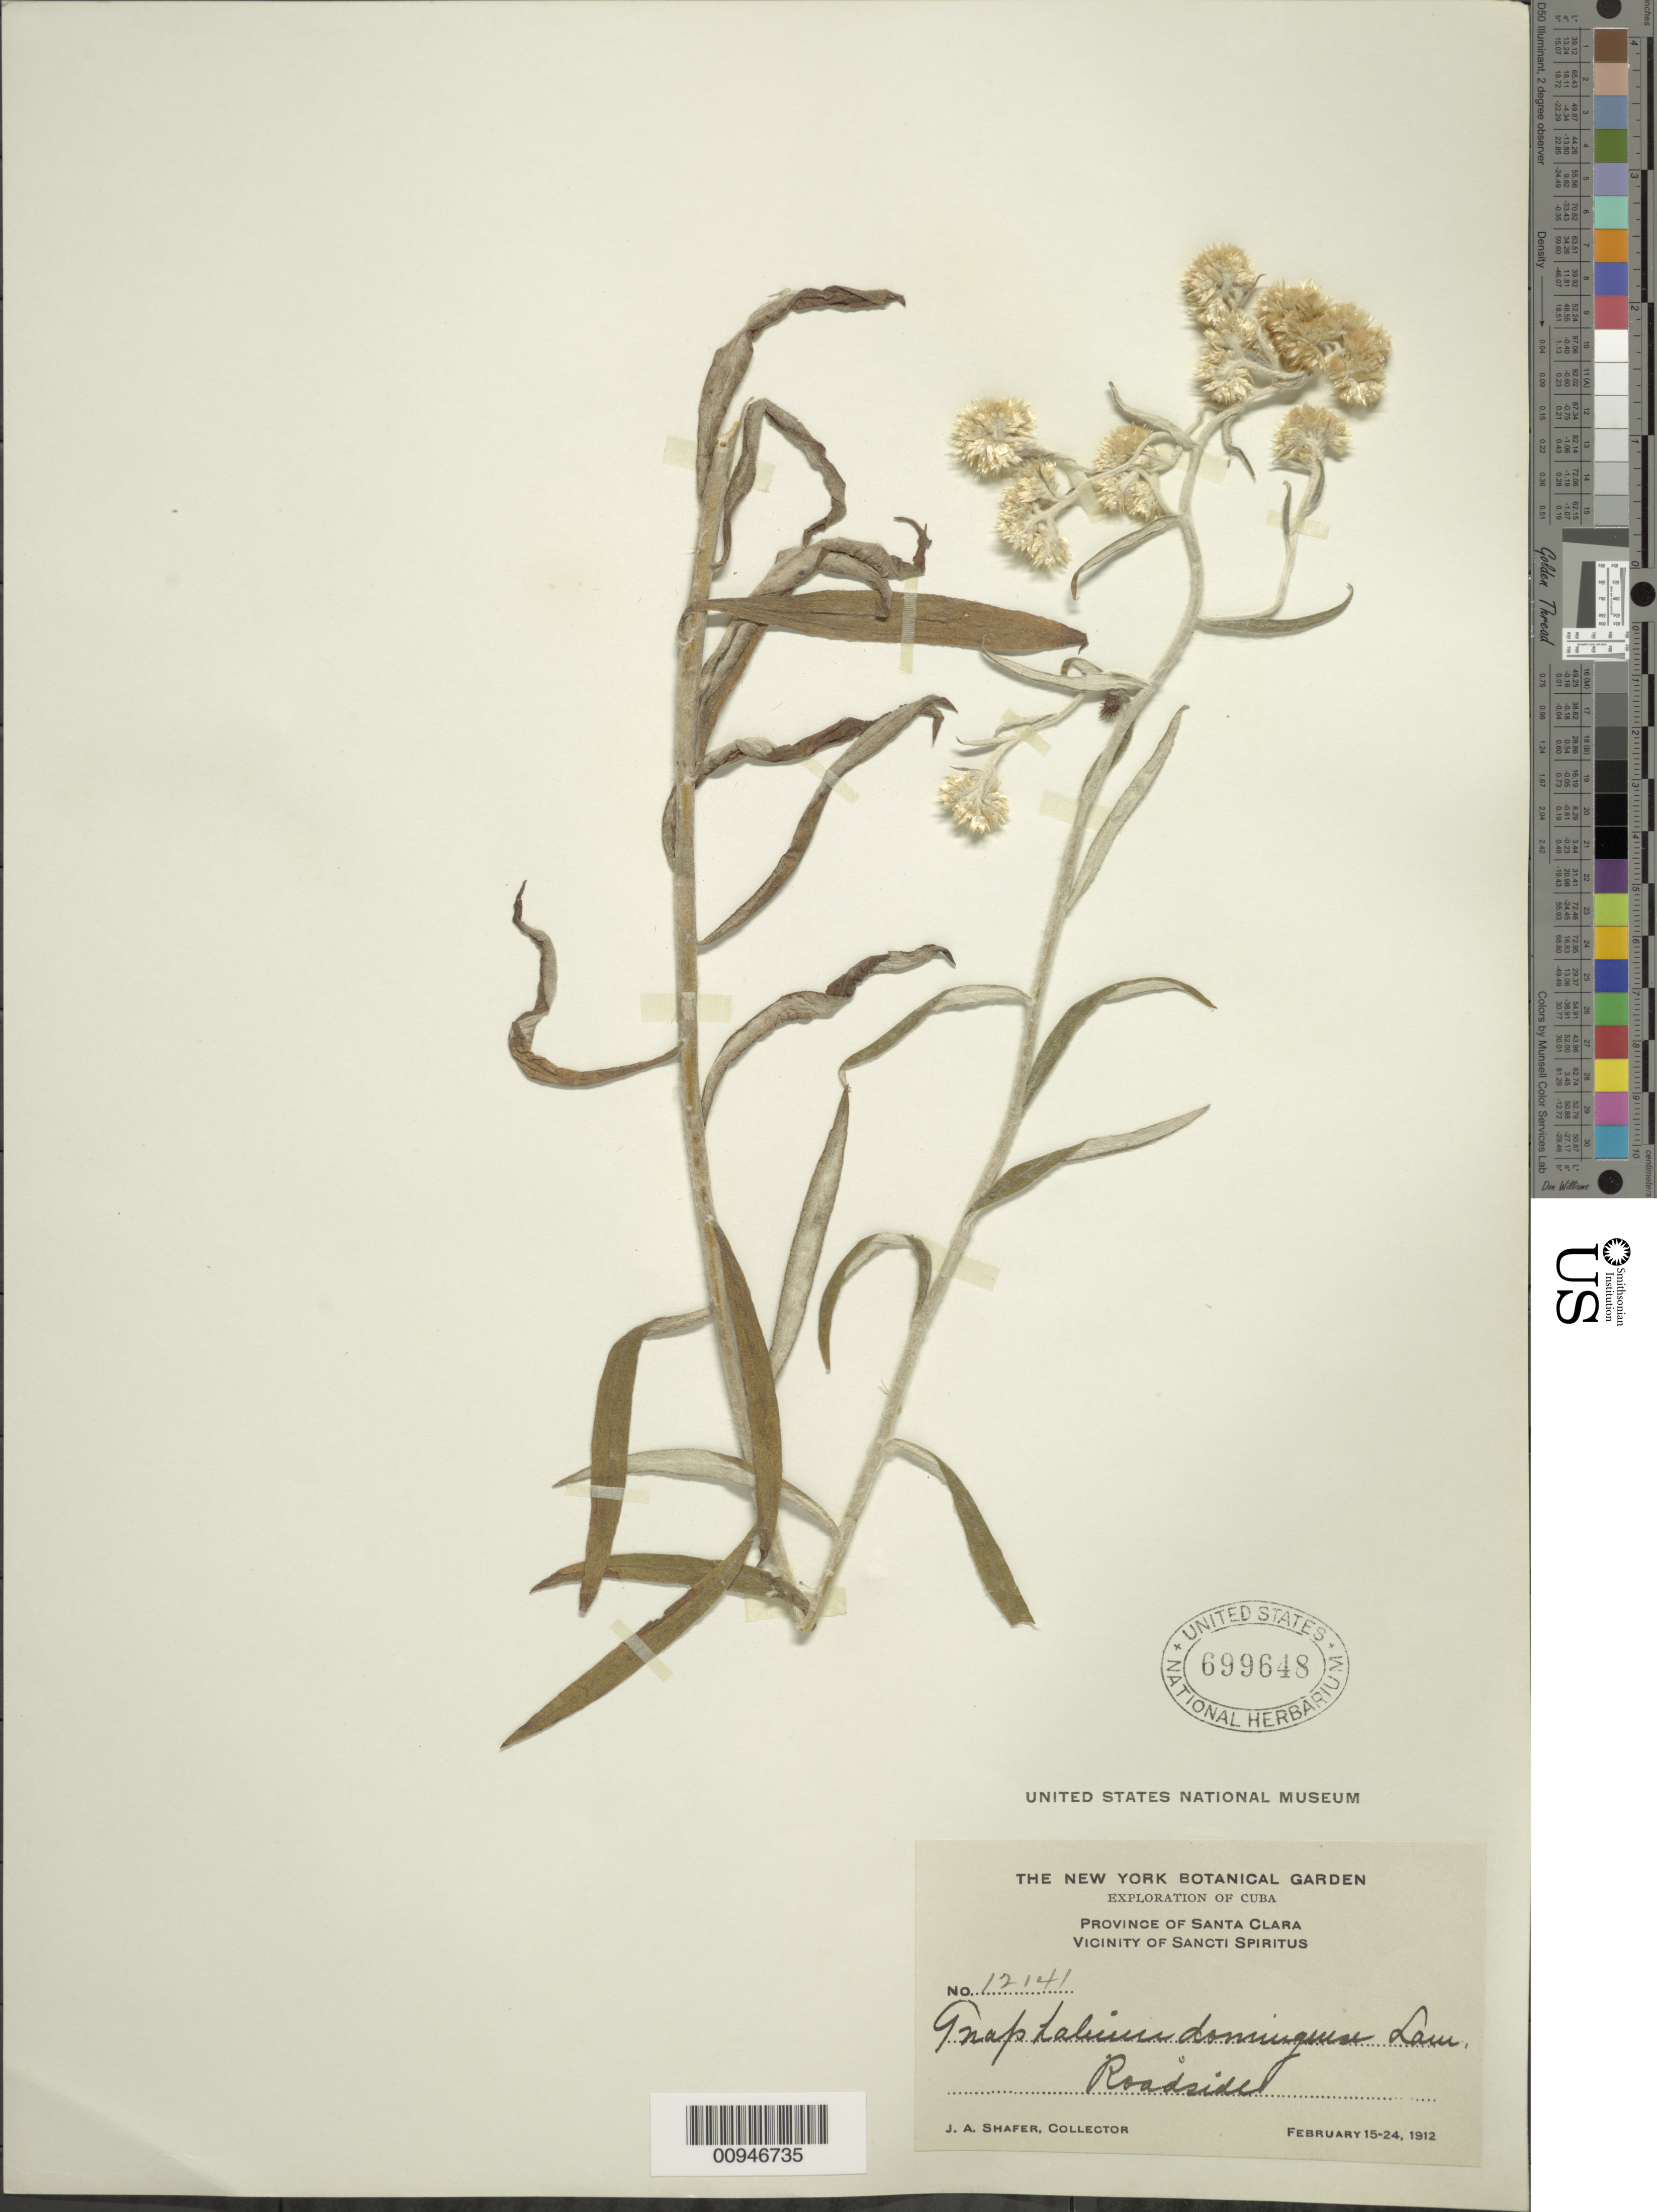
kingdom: Plantae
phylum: Tracheophyta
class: Magnoliopsida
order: Asterales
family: Asteraceae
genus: Pseudognaphalium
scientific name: Pseudognaphalium attenuatum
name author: (DC.) Anderb.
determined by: Nesom, Guy L.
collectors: J. A. Shafer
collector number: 12141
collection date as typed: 15 Feb 1912 to 24 Feb 1912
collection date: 1912-02-15/1912-02-24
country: Cuba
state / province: Las Villas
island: Cuba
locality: Vicinity of Sancti Spiritus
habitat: Roadsides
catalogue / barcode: US 699648